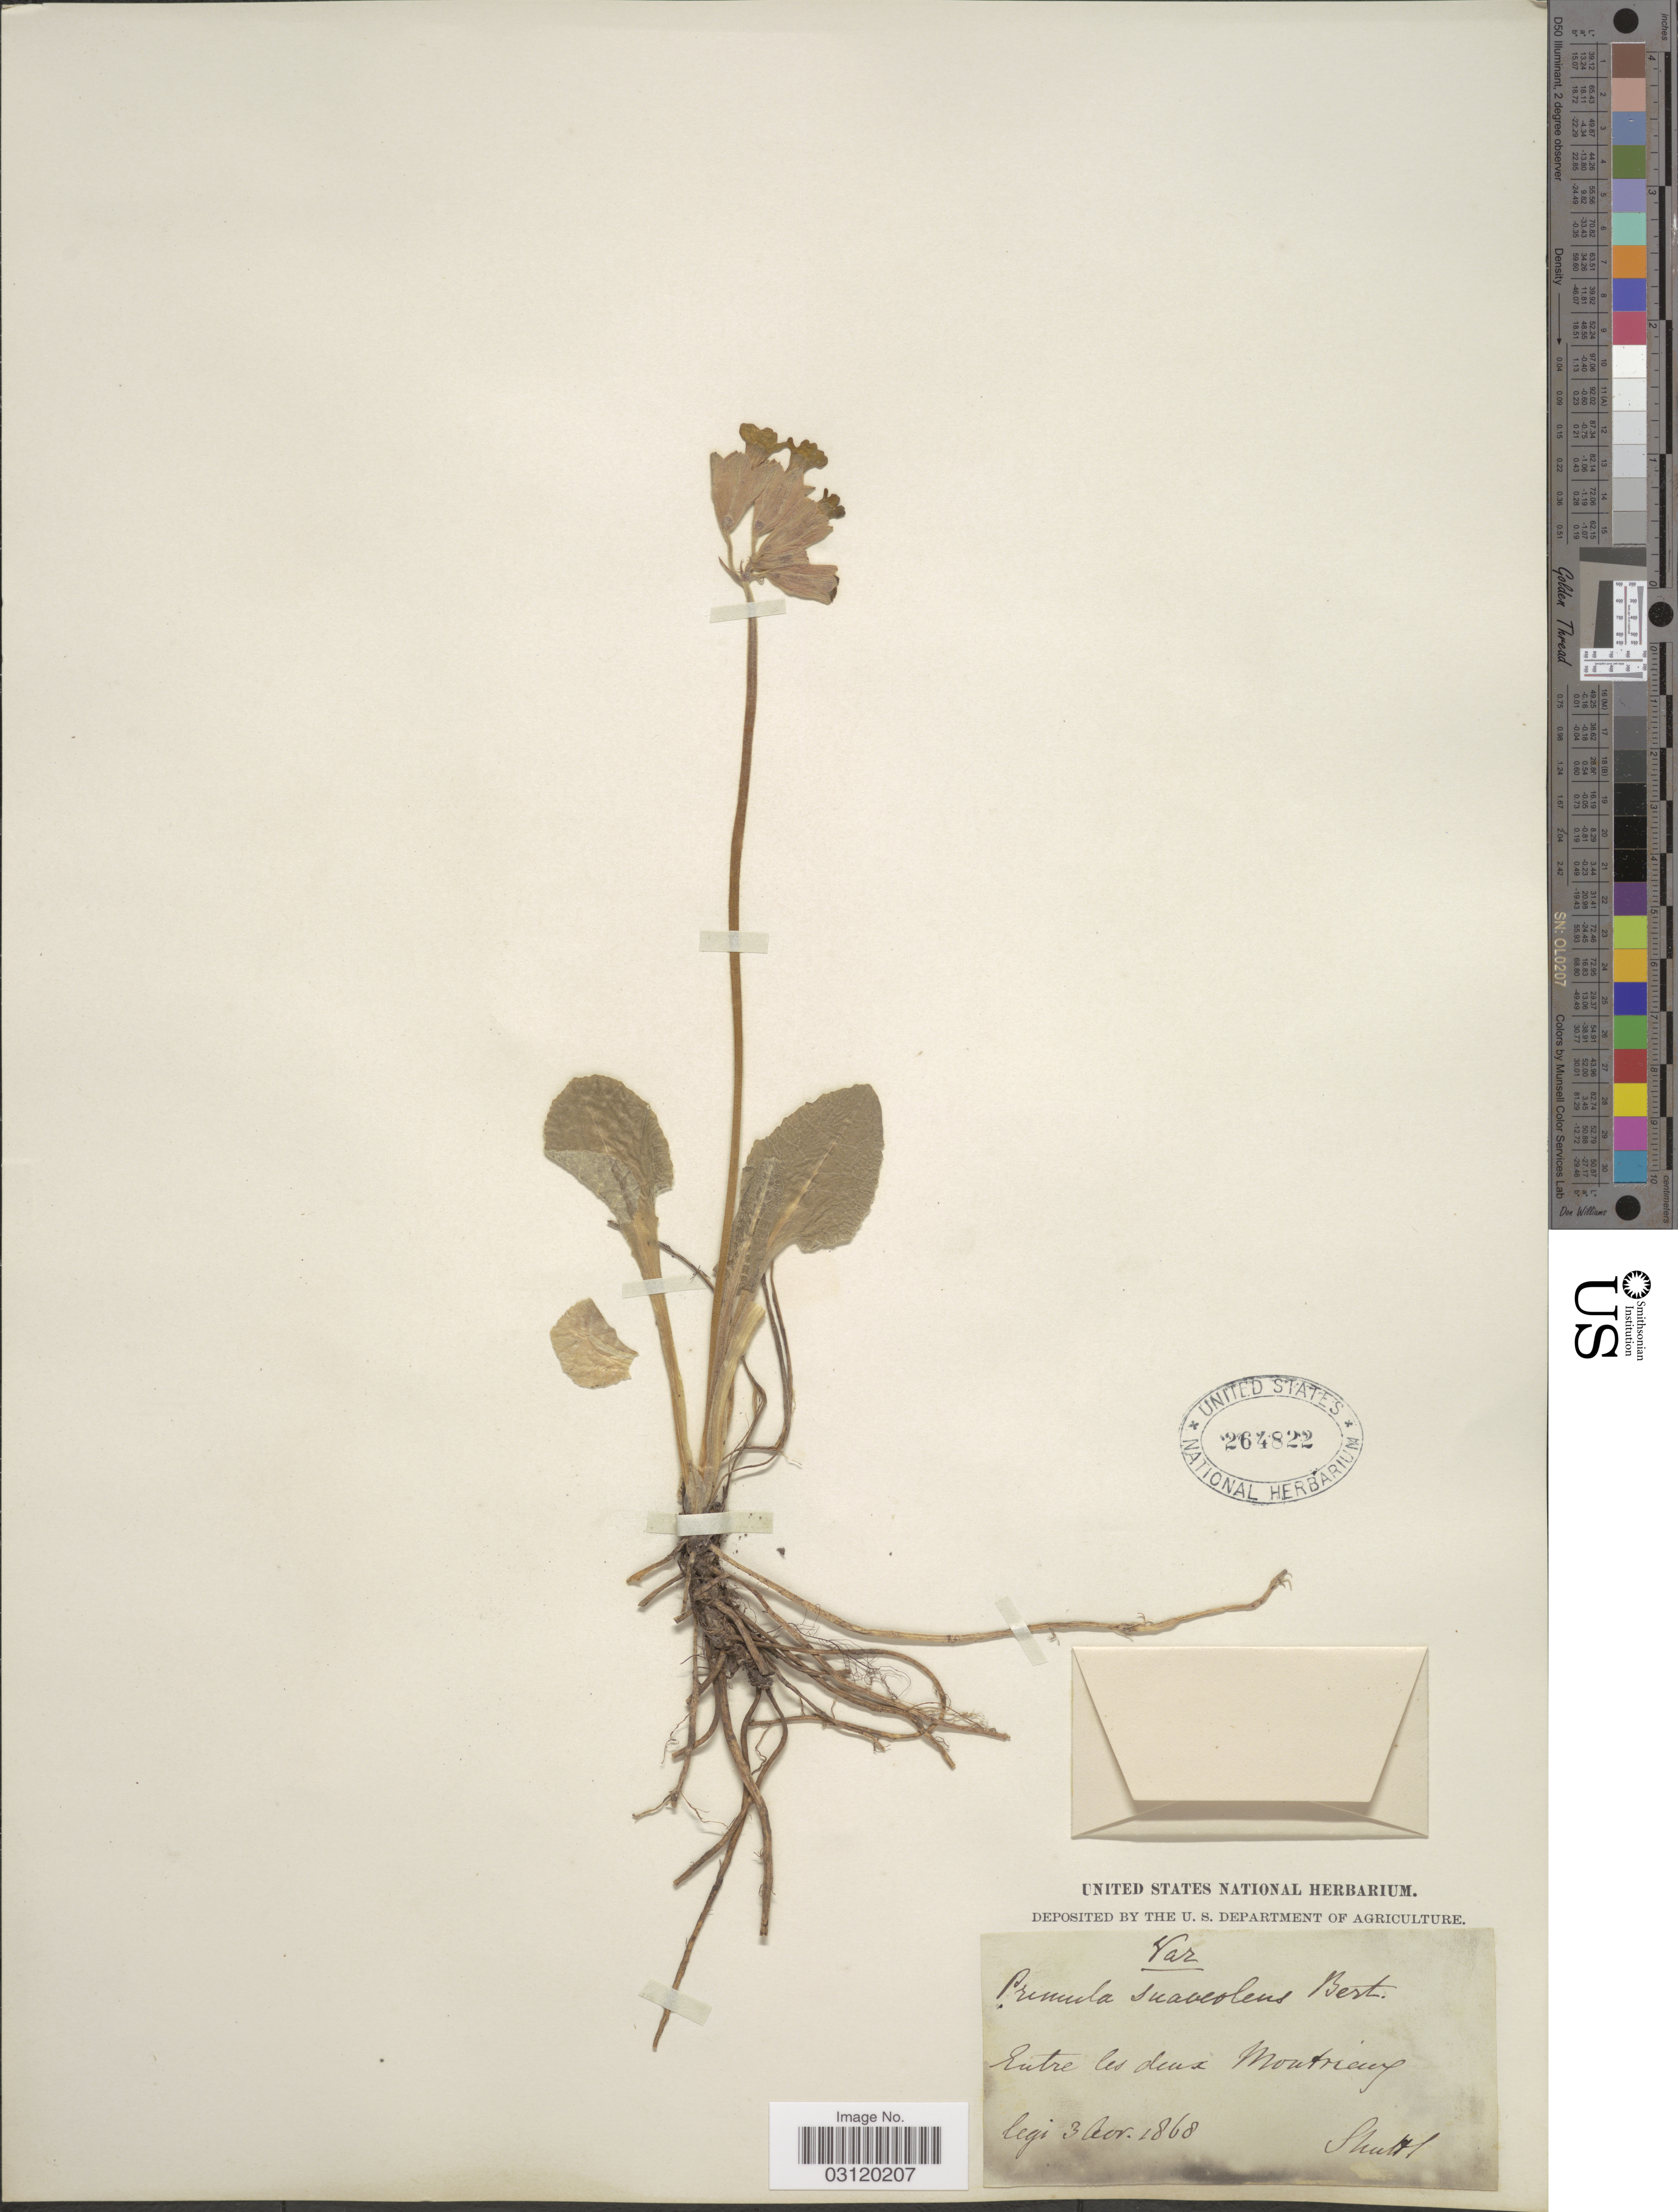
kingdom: Plantae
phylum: Tracheophyta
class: Magnoliopsida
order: Ericales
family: Primulaceae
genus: Primula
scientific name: Primula suaveolens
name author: Bertol.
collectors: Shuttl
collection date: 1868-11-03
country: France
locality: Entre les deux Montrieux.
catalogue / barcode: US 264822